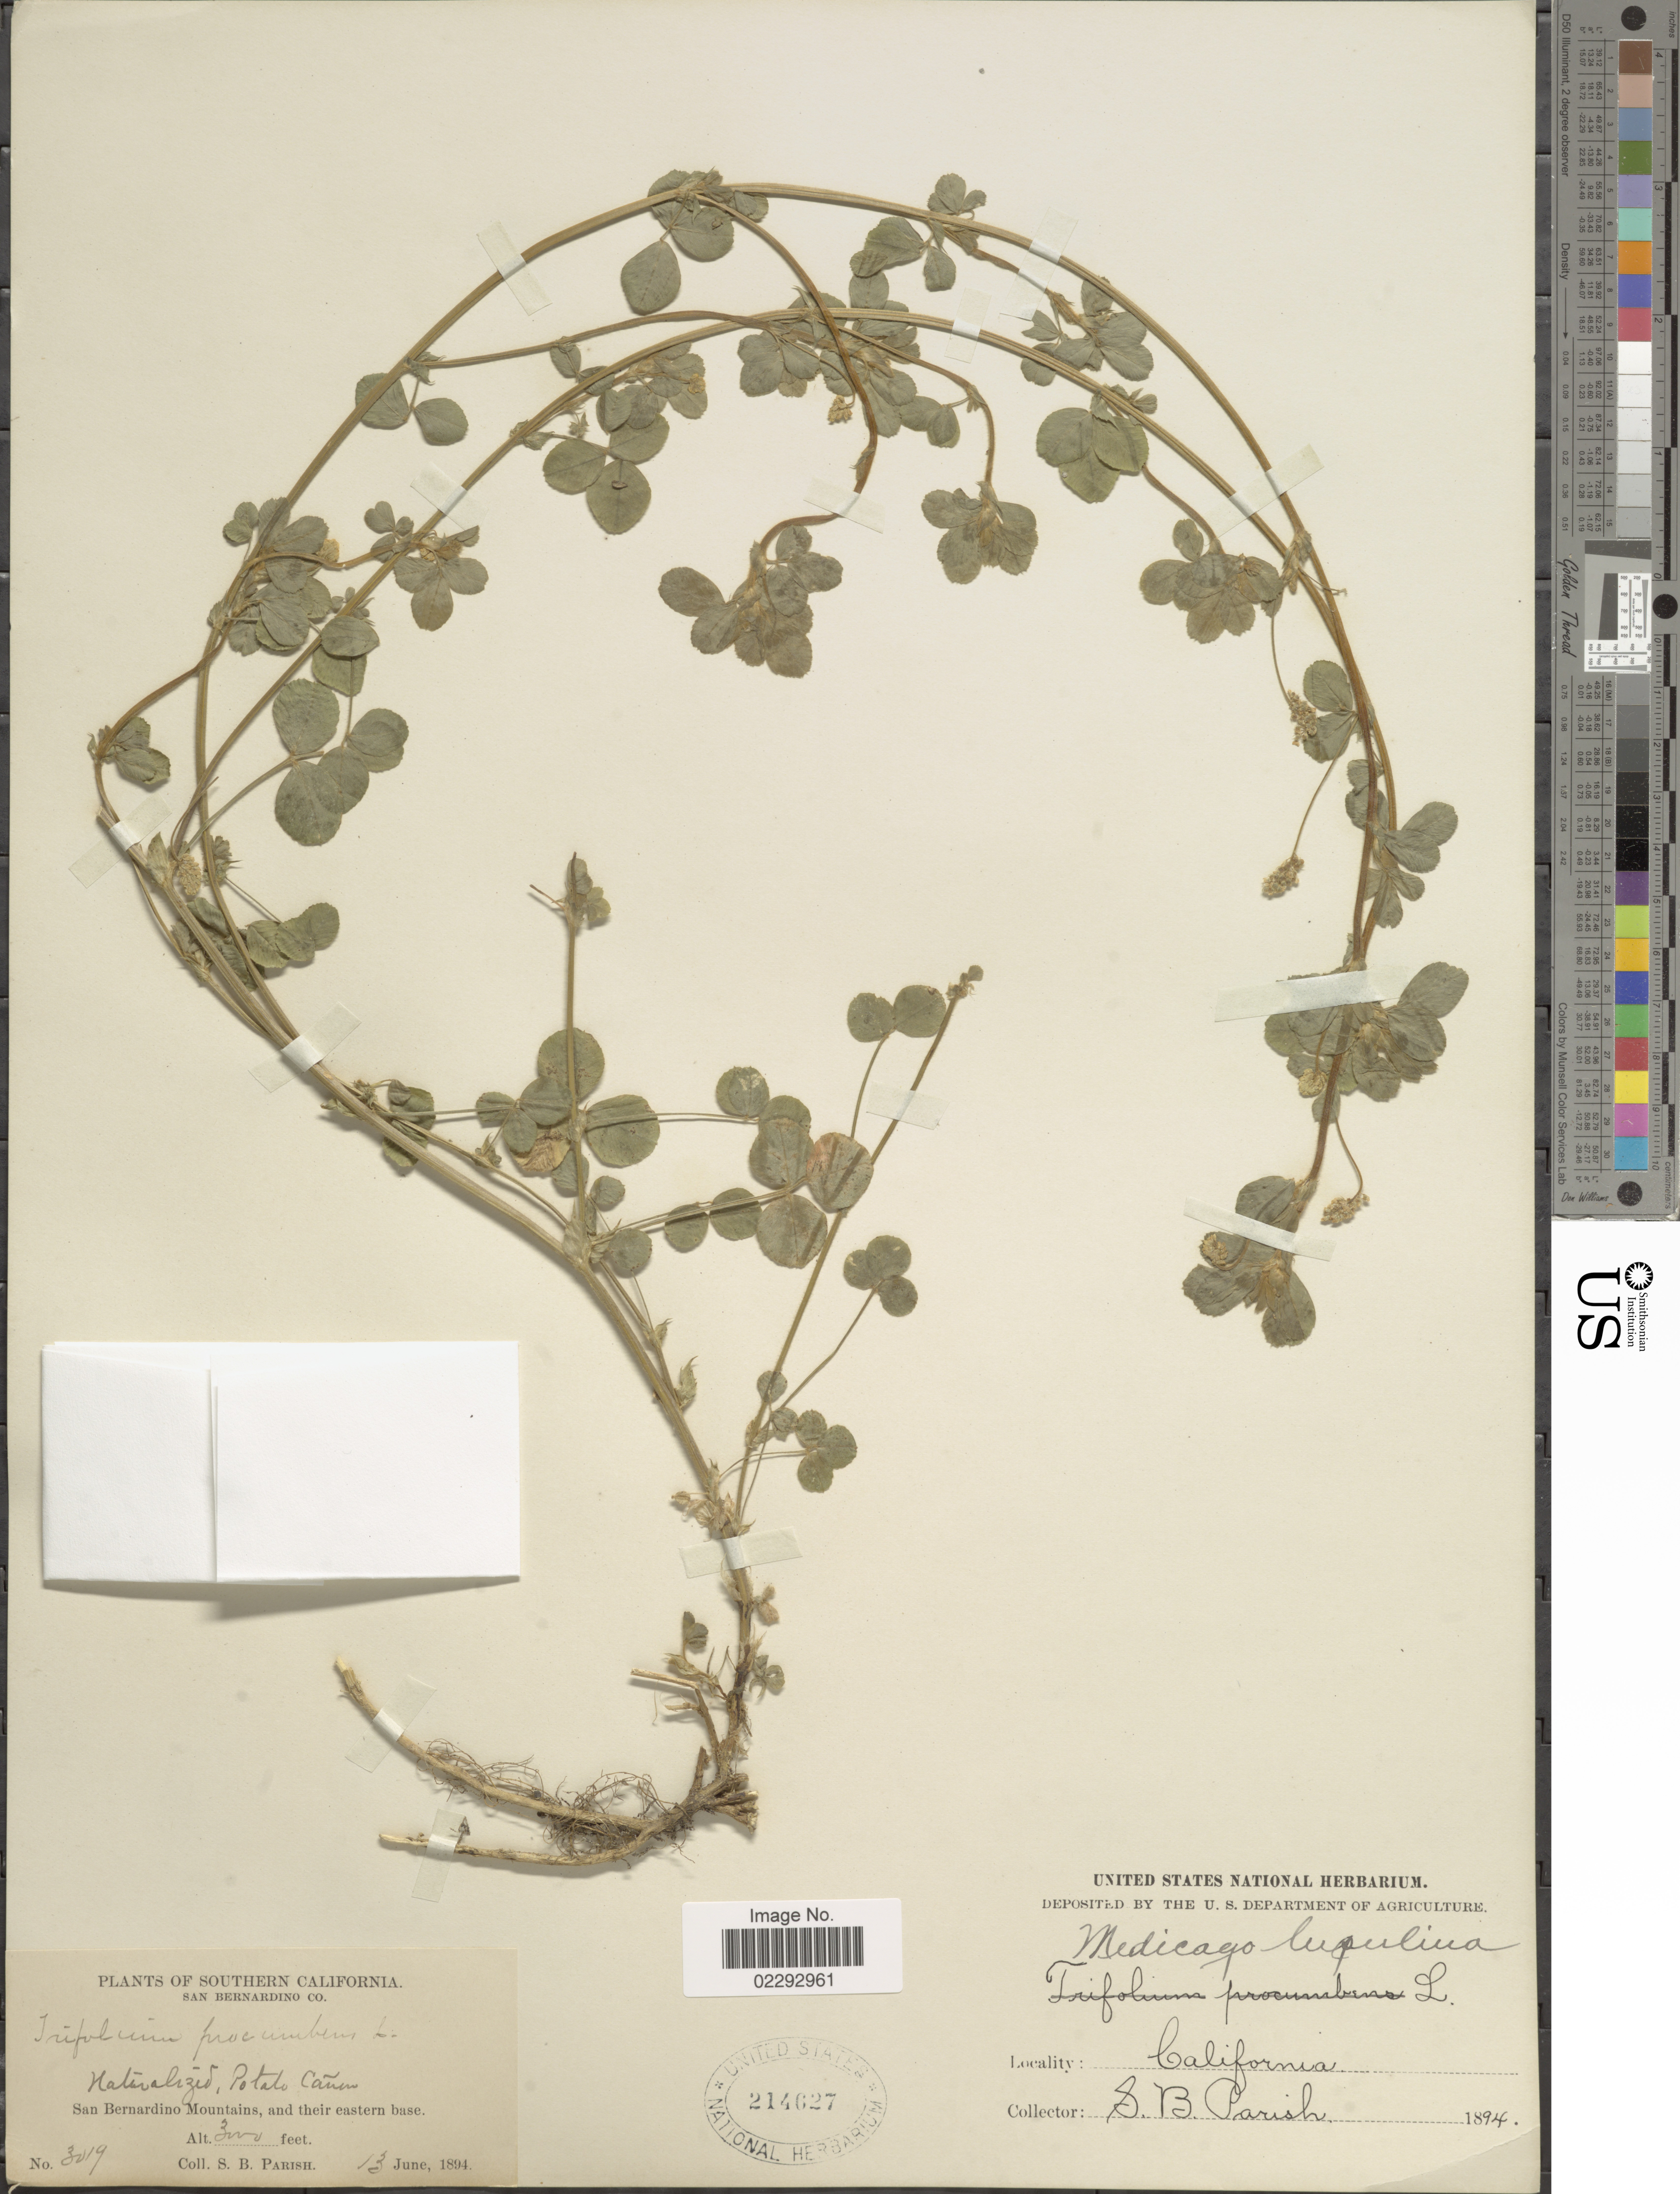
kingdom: Plantae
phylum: Tracheophyta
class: Magnoliopsida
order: Fabales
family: Fabaceae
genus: Medicago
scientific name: Medicago lupulina var. lupulina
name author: L.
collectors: S. B. Parish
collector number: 3019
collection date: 1894-06-13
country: United States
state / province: California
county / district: San Bernardino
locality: Southern California. San Bernardino Mountains, and their eastern base.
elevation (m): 914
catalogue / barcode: US 214627